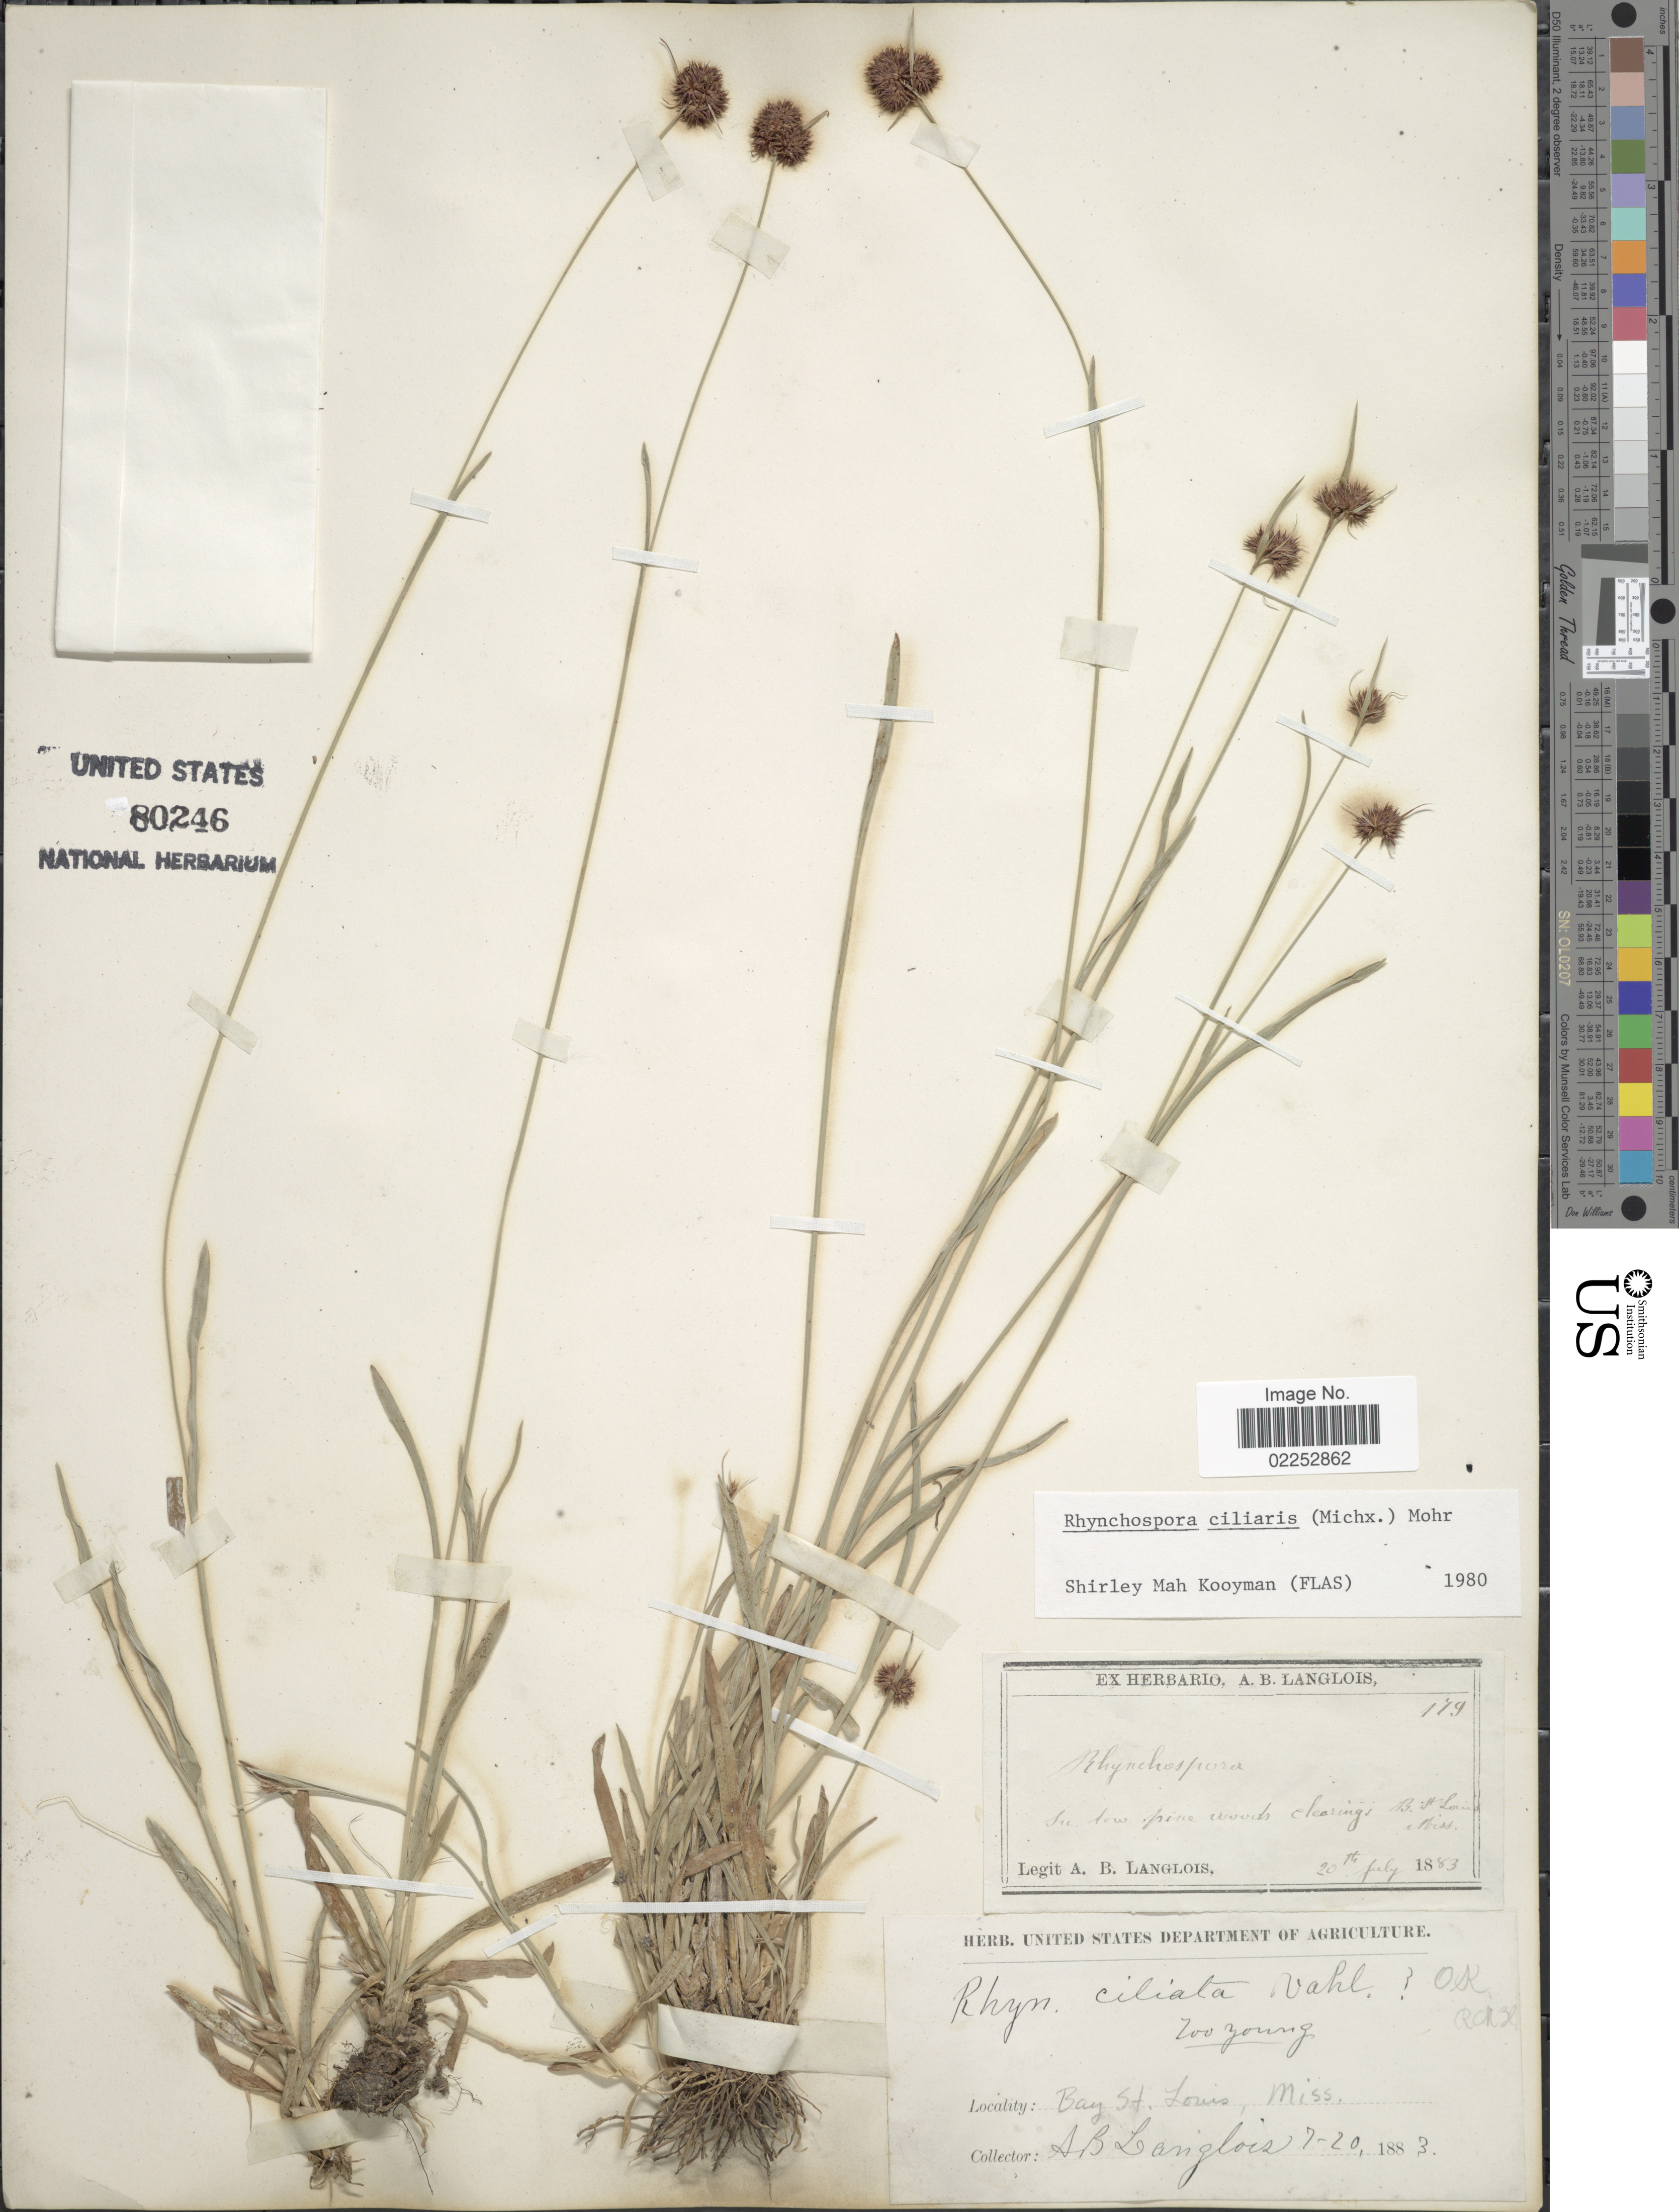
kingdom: Plantae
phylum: Tracheophyta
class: Liliopsida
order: Poales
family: Cyperaceae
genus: Rhynchospora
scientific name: Rhynchospora ciliaris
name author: (Michx.) C. Mohr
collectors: A. Langlois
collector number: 179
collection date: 1883-07-20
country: United States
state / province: Mississippi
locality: Bay St. Louis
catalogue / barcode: US 80246